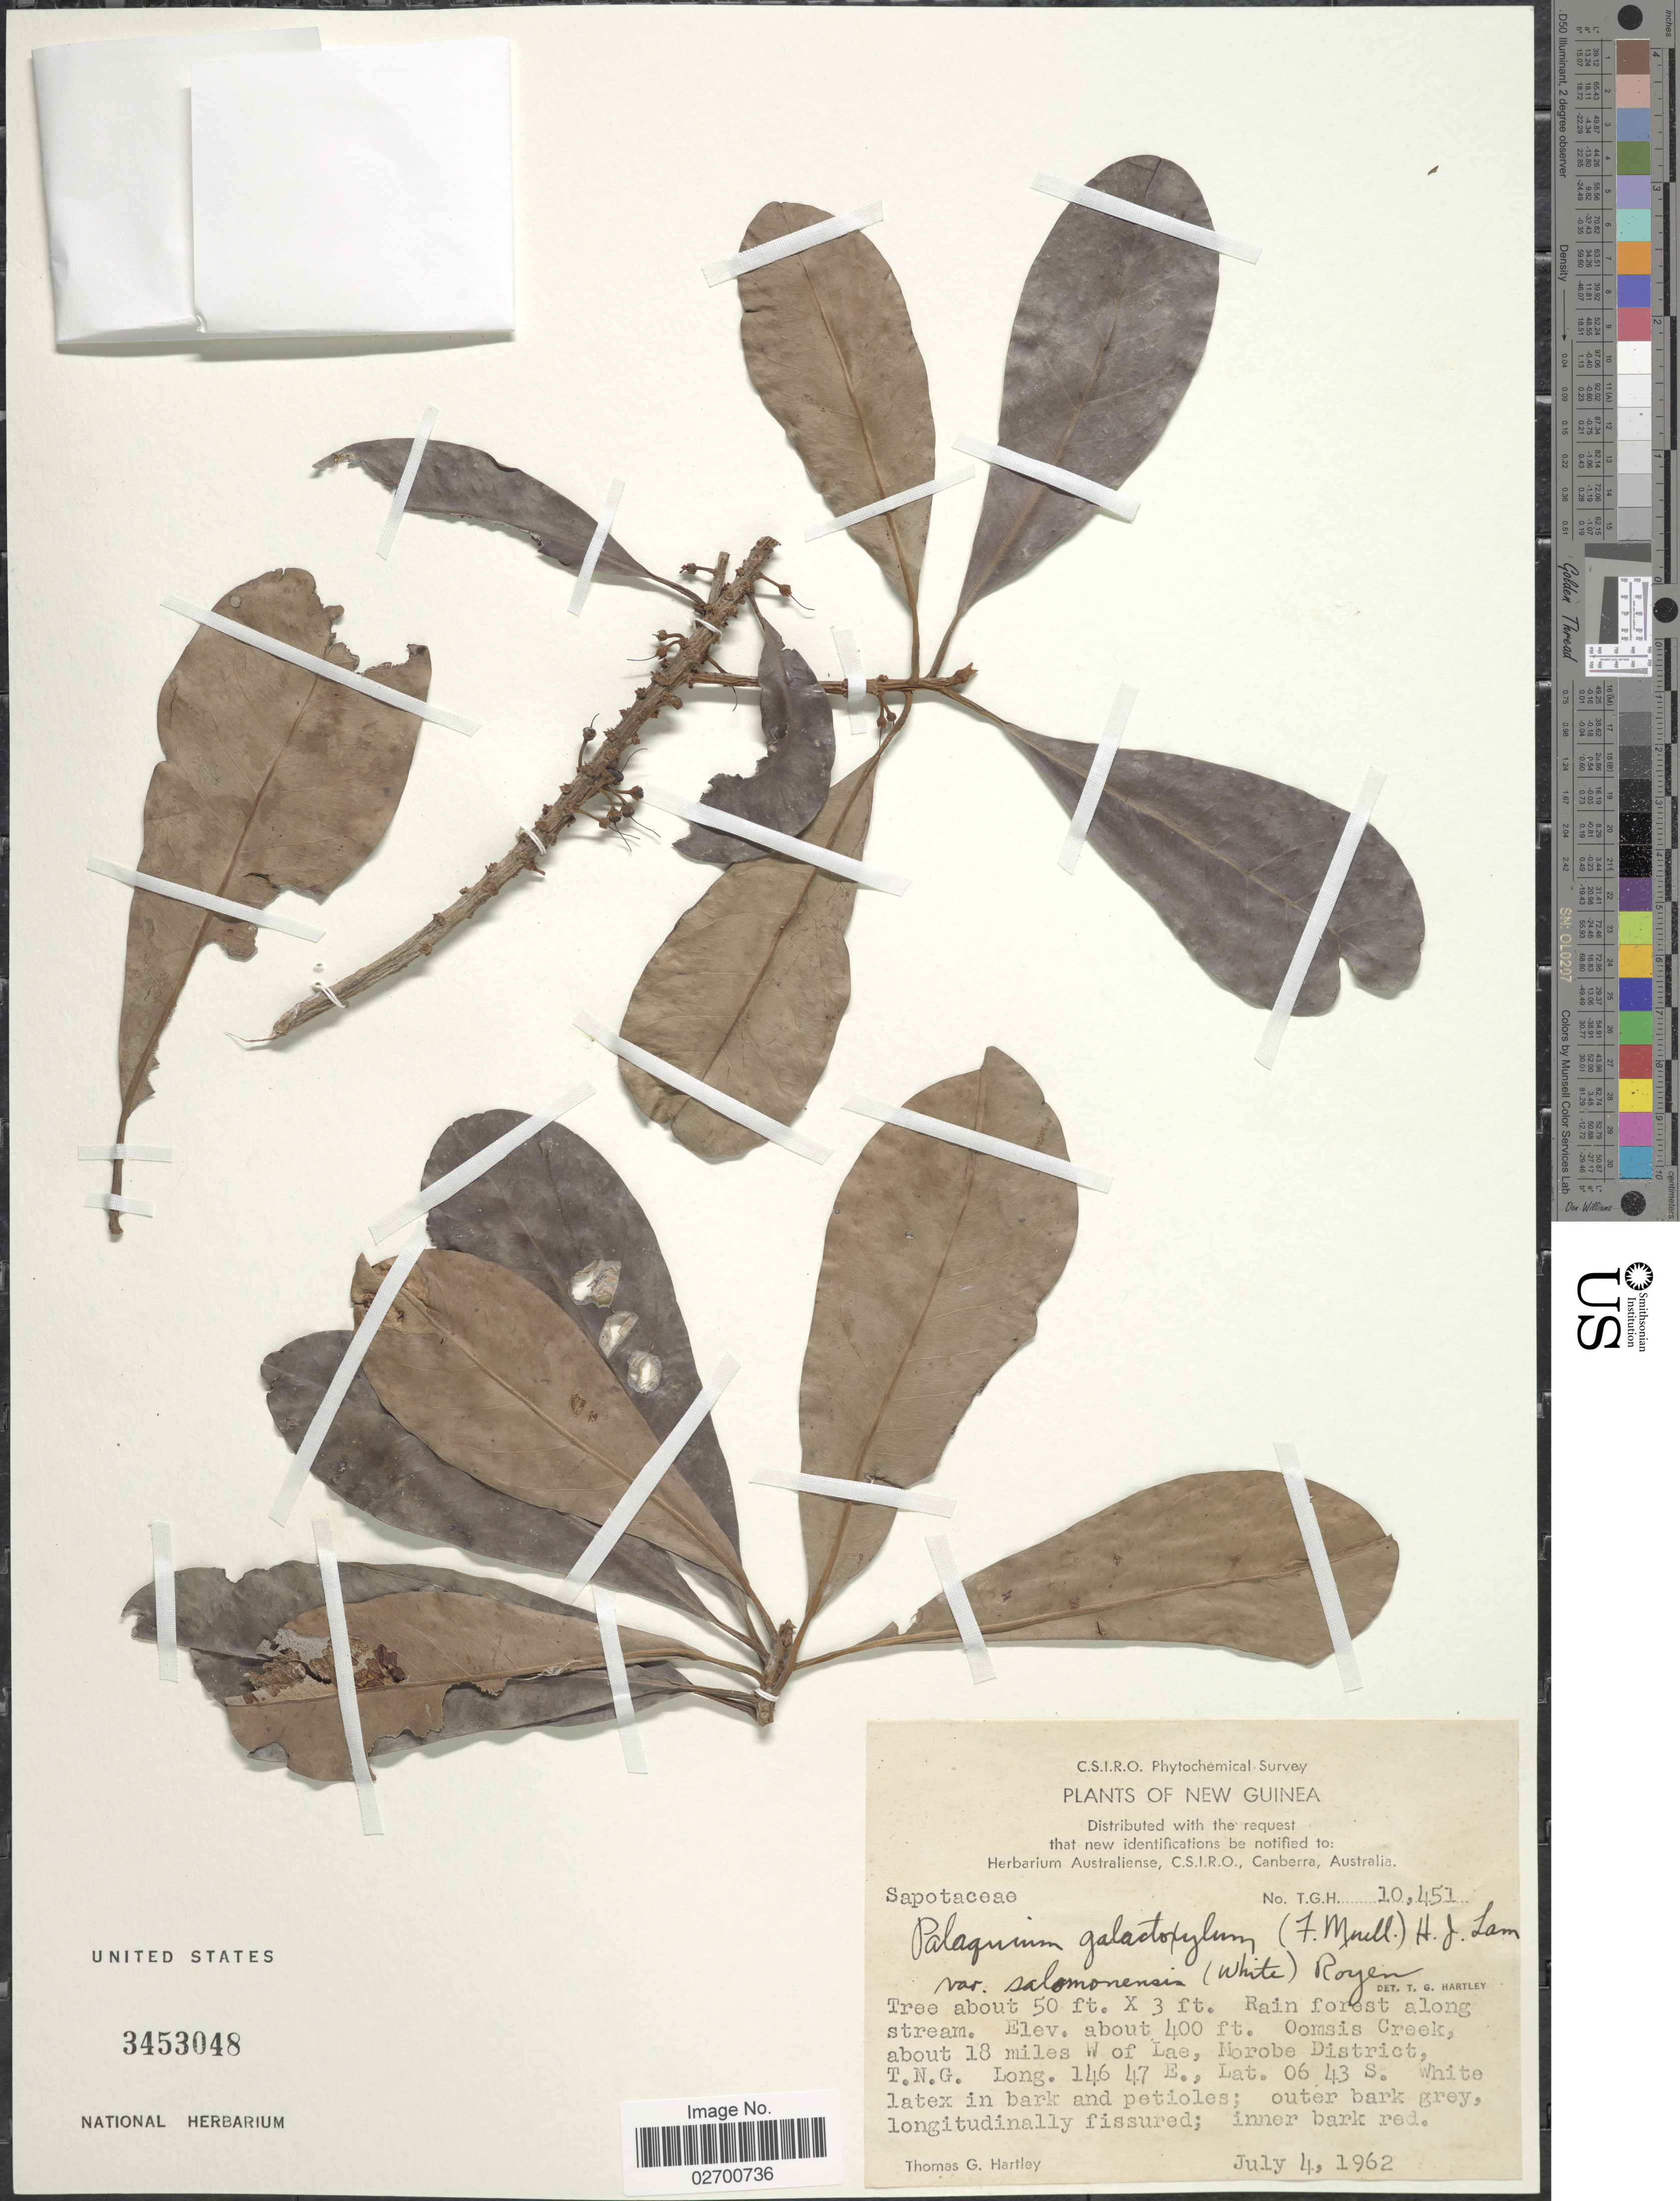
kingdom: Plantae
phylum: Tracheophyta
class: Magnoliopsida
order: Ericales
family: Sapotaceae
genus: Palaquium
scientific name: Palaquium galactoxylum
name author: (F. Muell.) H.J. Lam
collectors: T. G. Hartley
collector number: TGH 10451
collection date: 1962-07-04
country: Papua New Guinea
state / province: Morobe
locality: New Guinea. Oomis Creek , about 18 miles W of Lae, Morobe District. T.N.G.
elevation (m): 122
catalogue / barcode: US 3453048